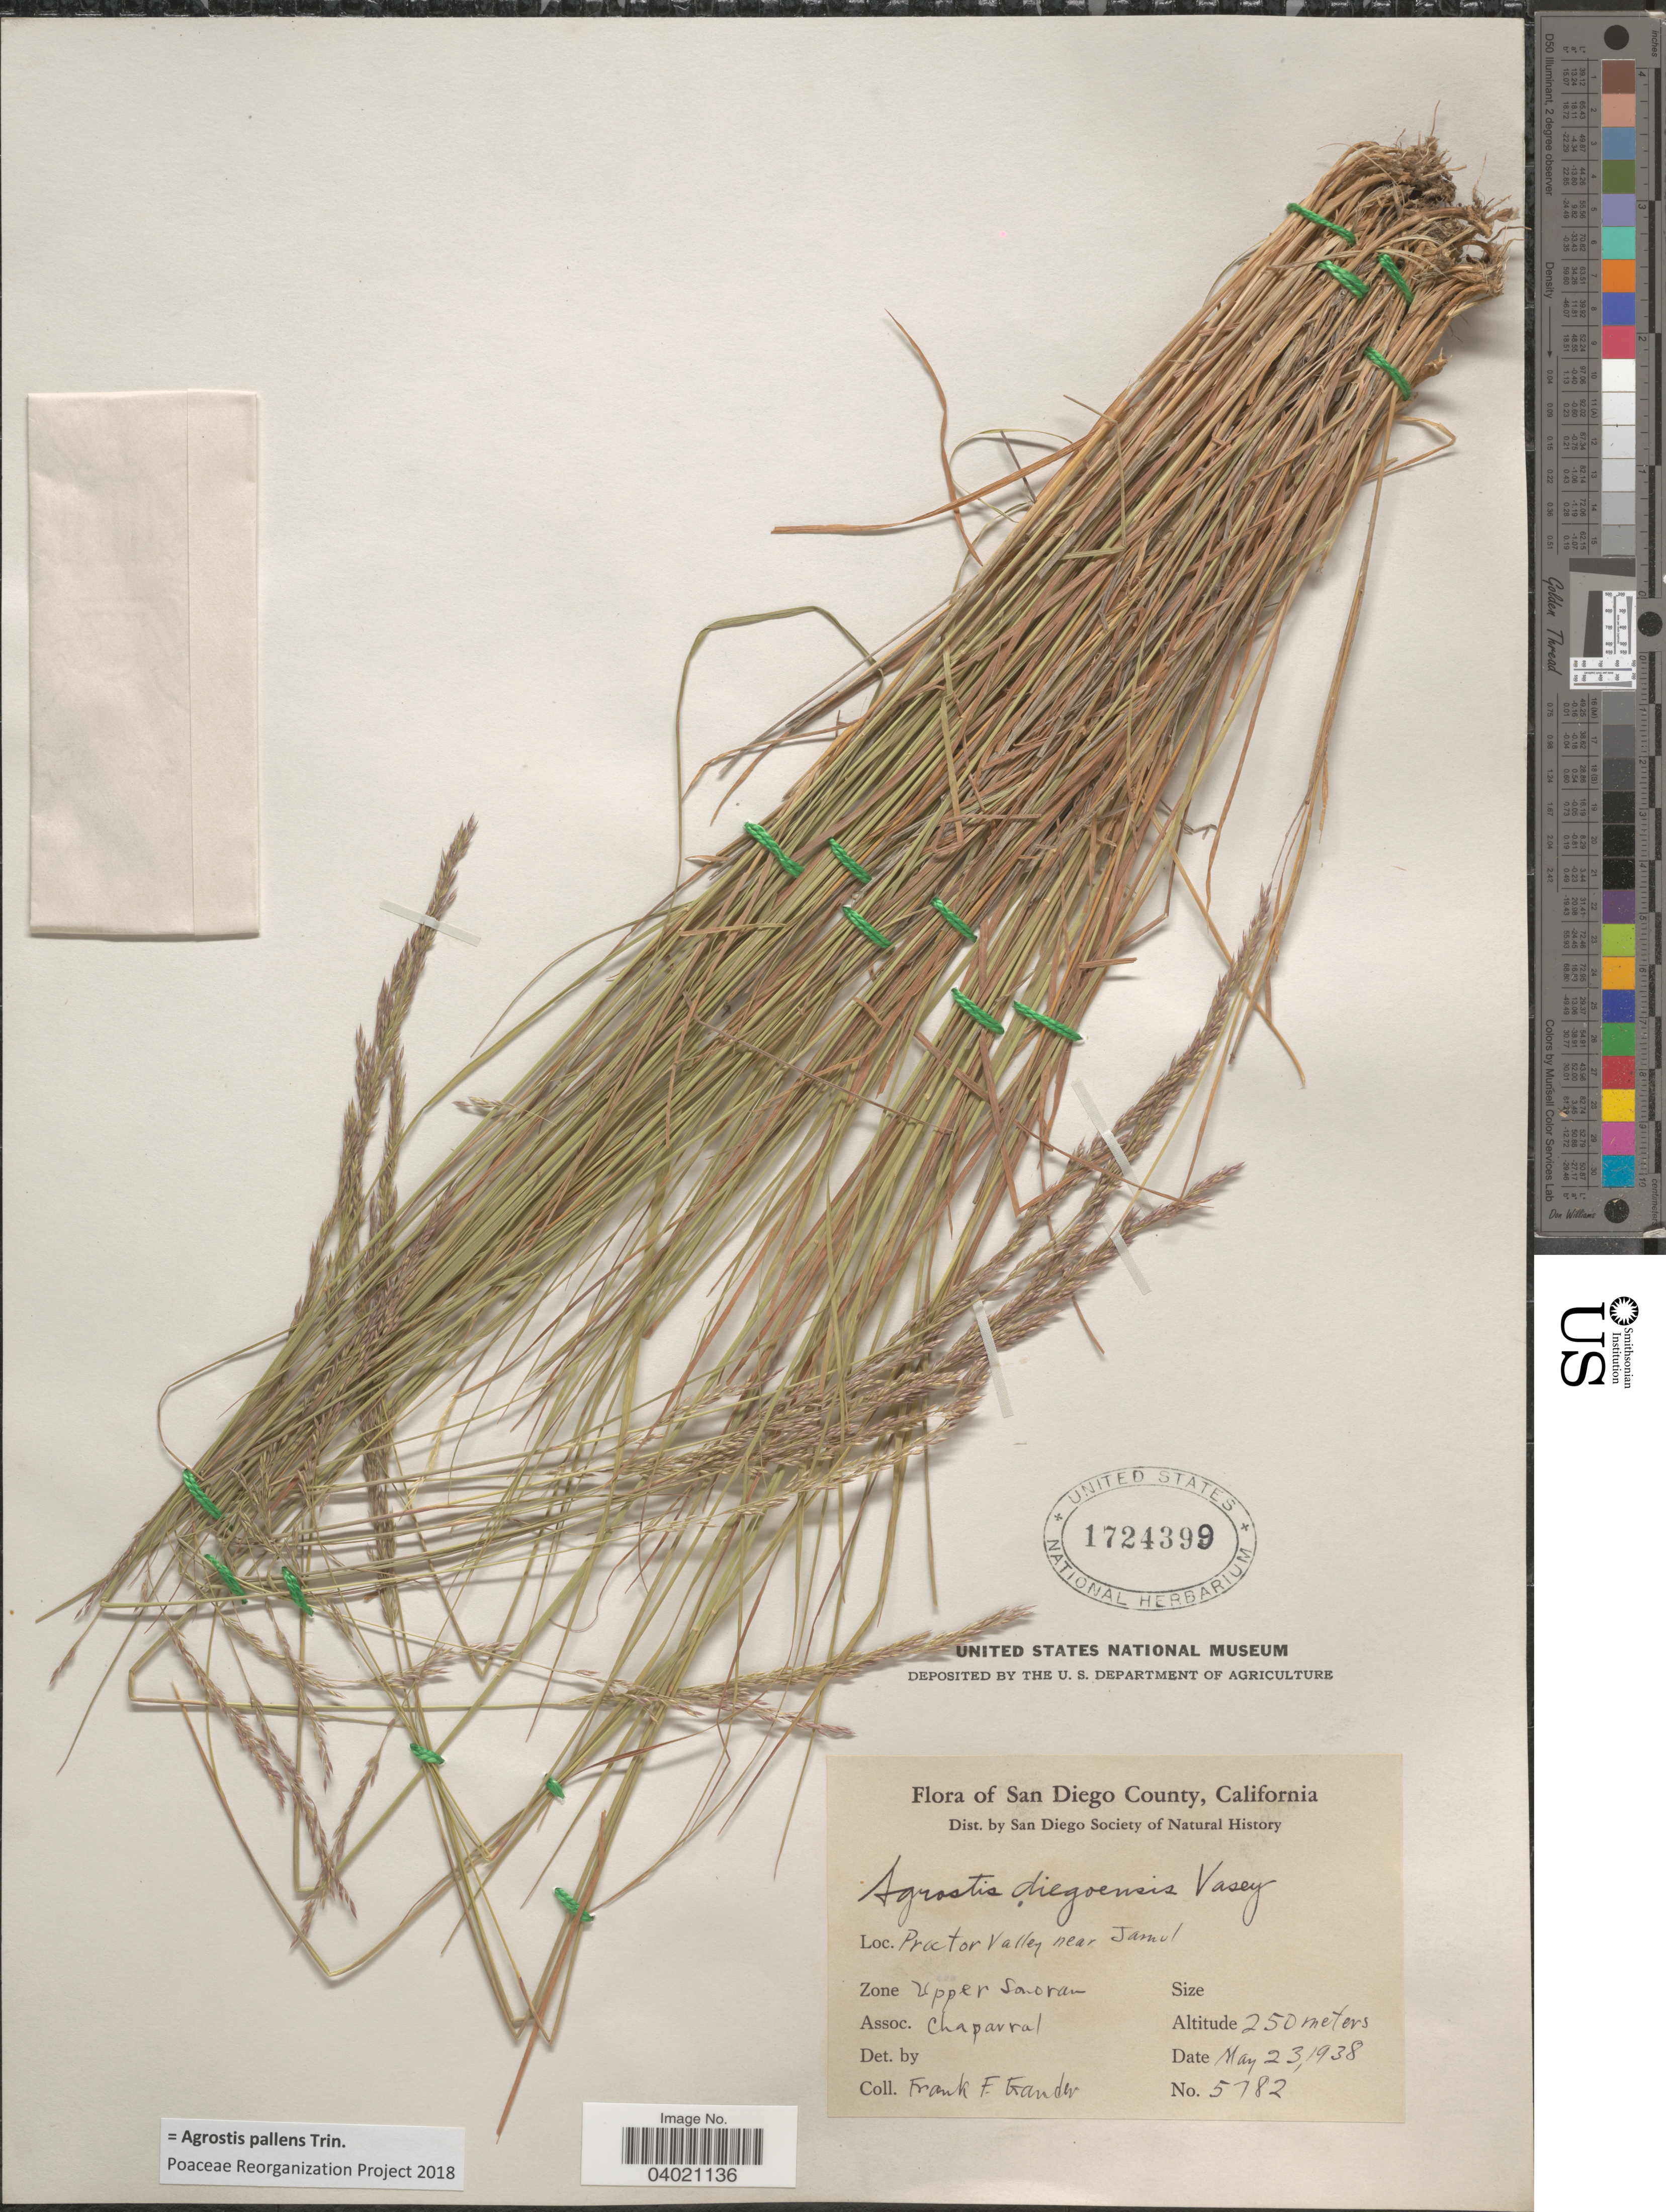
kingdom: Plantae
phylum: Tracheophyta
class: Liliopsida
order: Poales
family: Poaceae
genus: Agrostis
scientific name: Agrostis pallens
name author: Trin.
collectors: F. Gander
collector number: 5782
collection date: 1938-05-23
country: United States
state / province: California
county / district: San Diego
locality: San Diego County. Proctor Valley near Jamul. Zone Upper Sonoran.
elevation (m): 250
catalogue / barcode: US 1724399